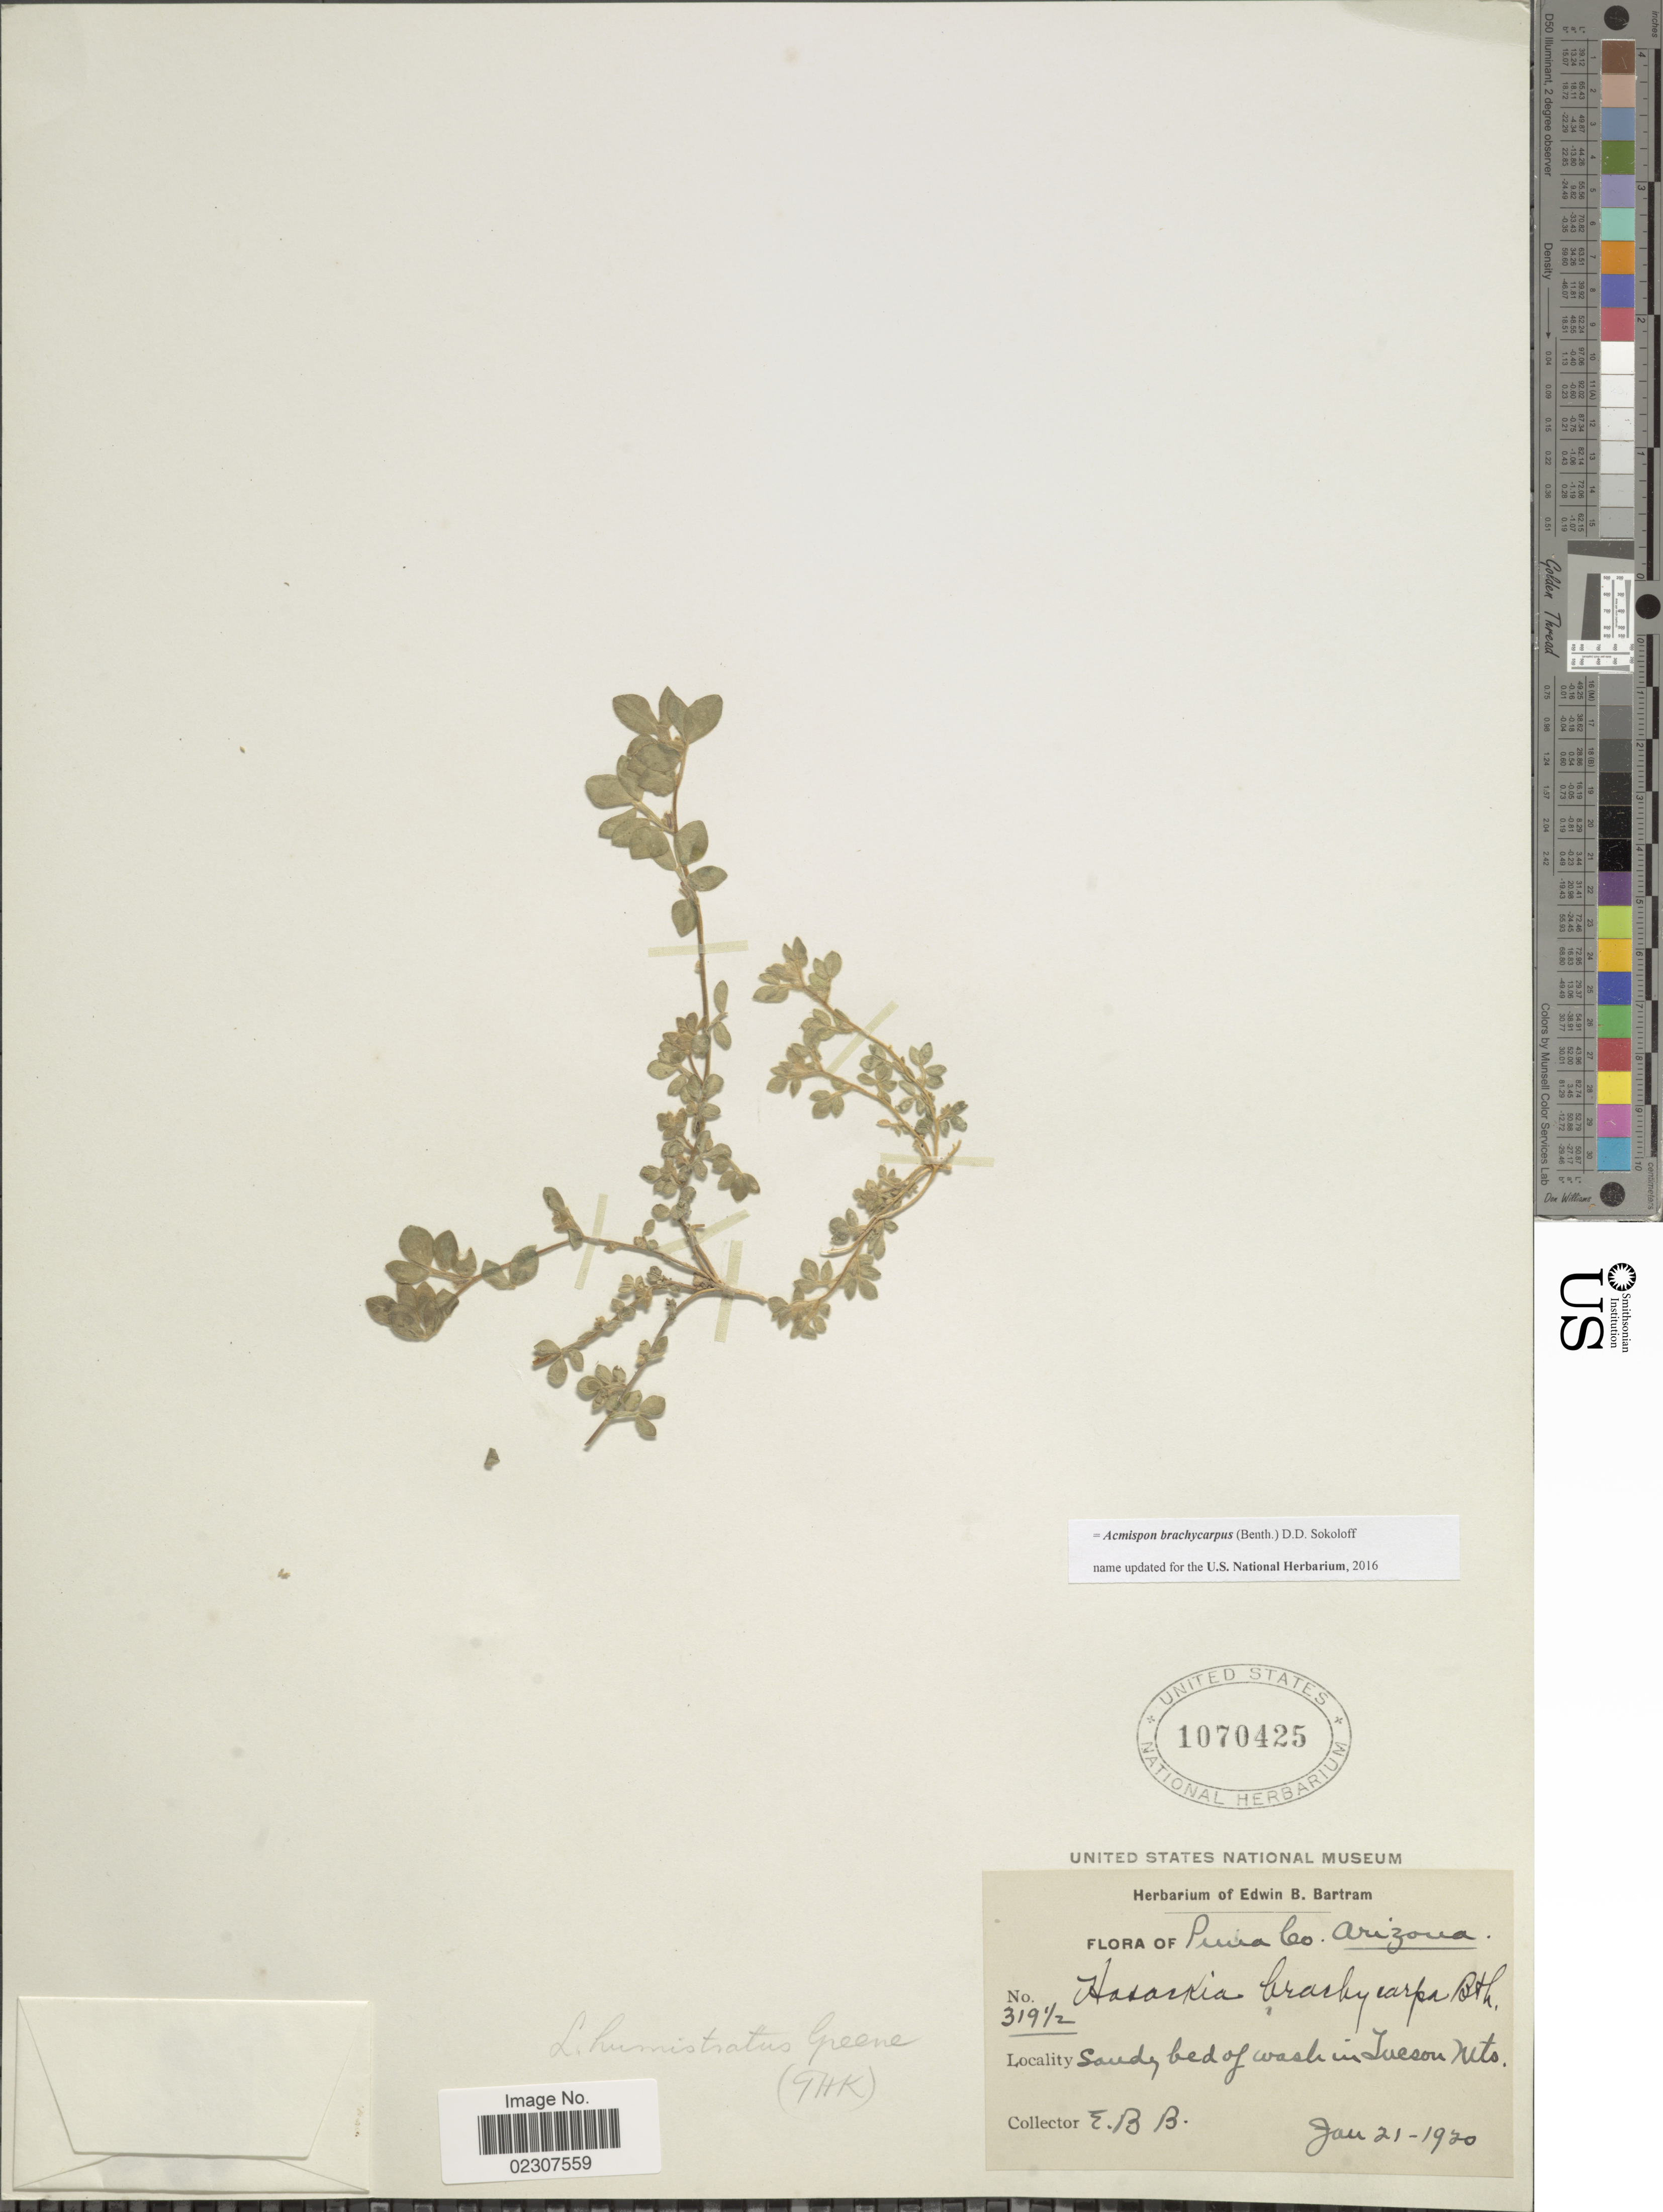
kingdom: Plantae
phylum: Tracheophyta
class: Magnoliopsida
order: Fabales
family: Fabaceae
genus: Acmispon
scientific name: Acmispon brachycarpus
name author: (Benth.) D.D. Sokoloff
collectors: E. B. Bartram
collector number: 319½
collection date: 1920-06-21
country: United States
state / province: Arizona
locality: Pima Co, Sandy bed of wash in Tucson Mts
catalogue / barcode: US 1070425